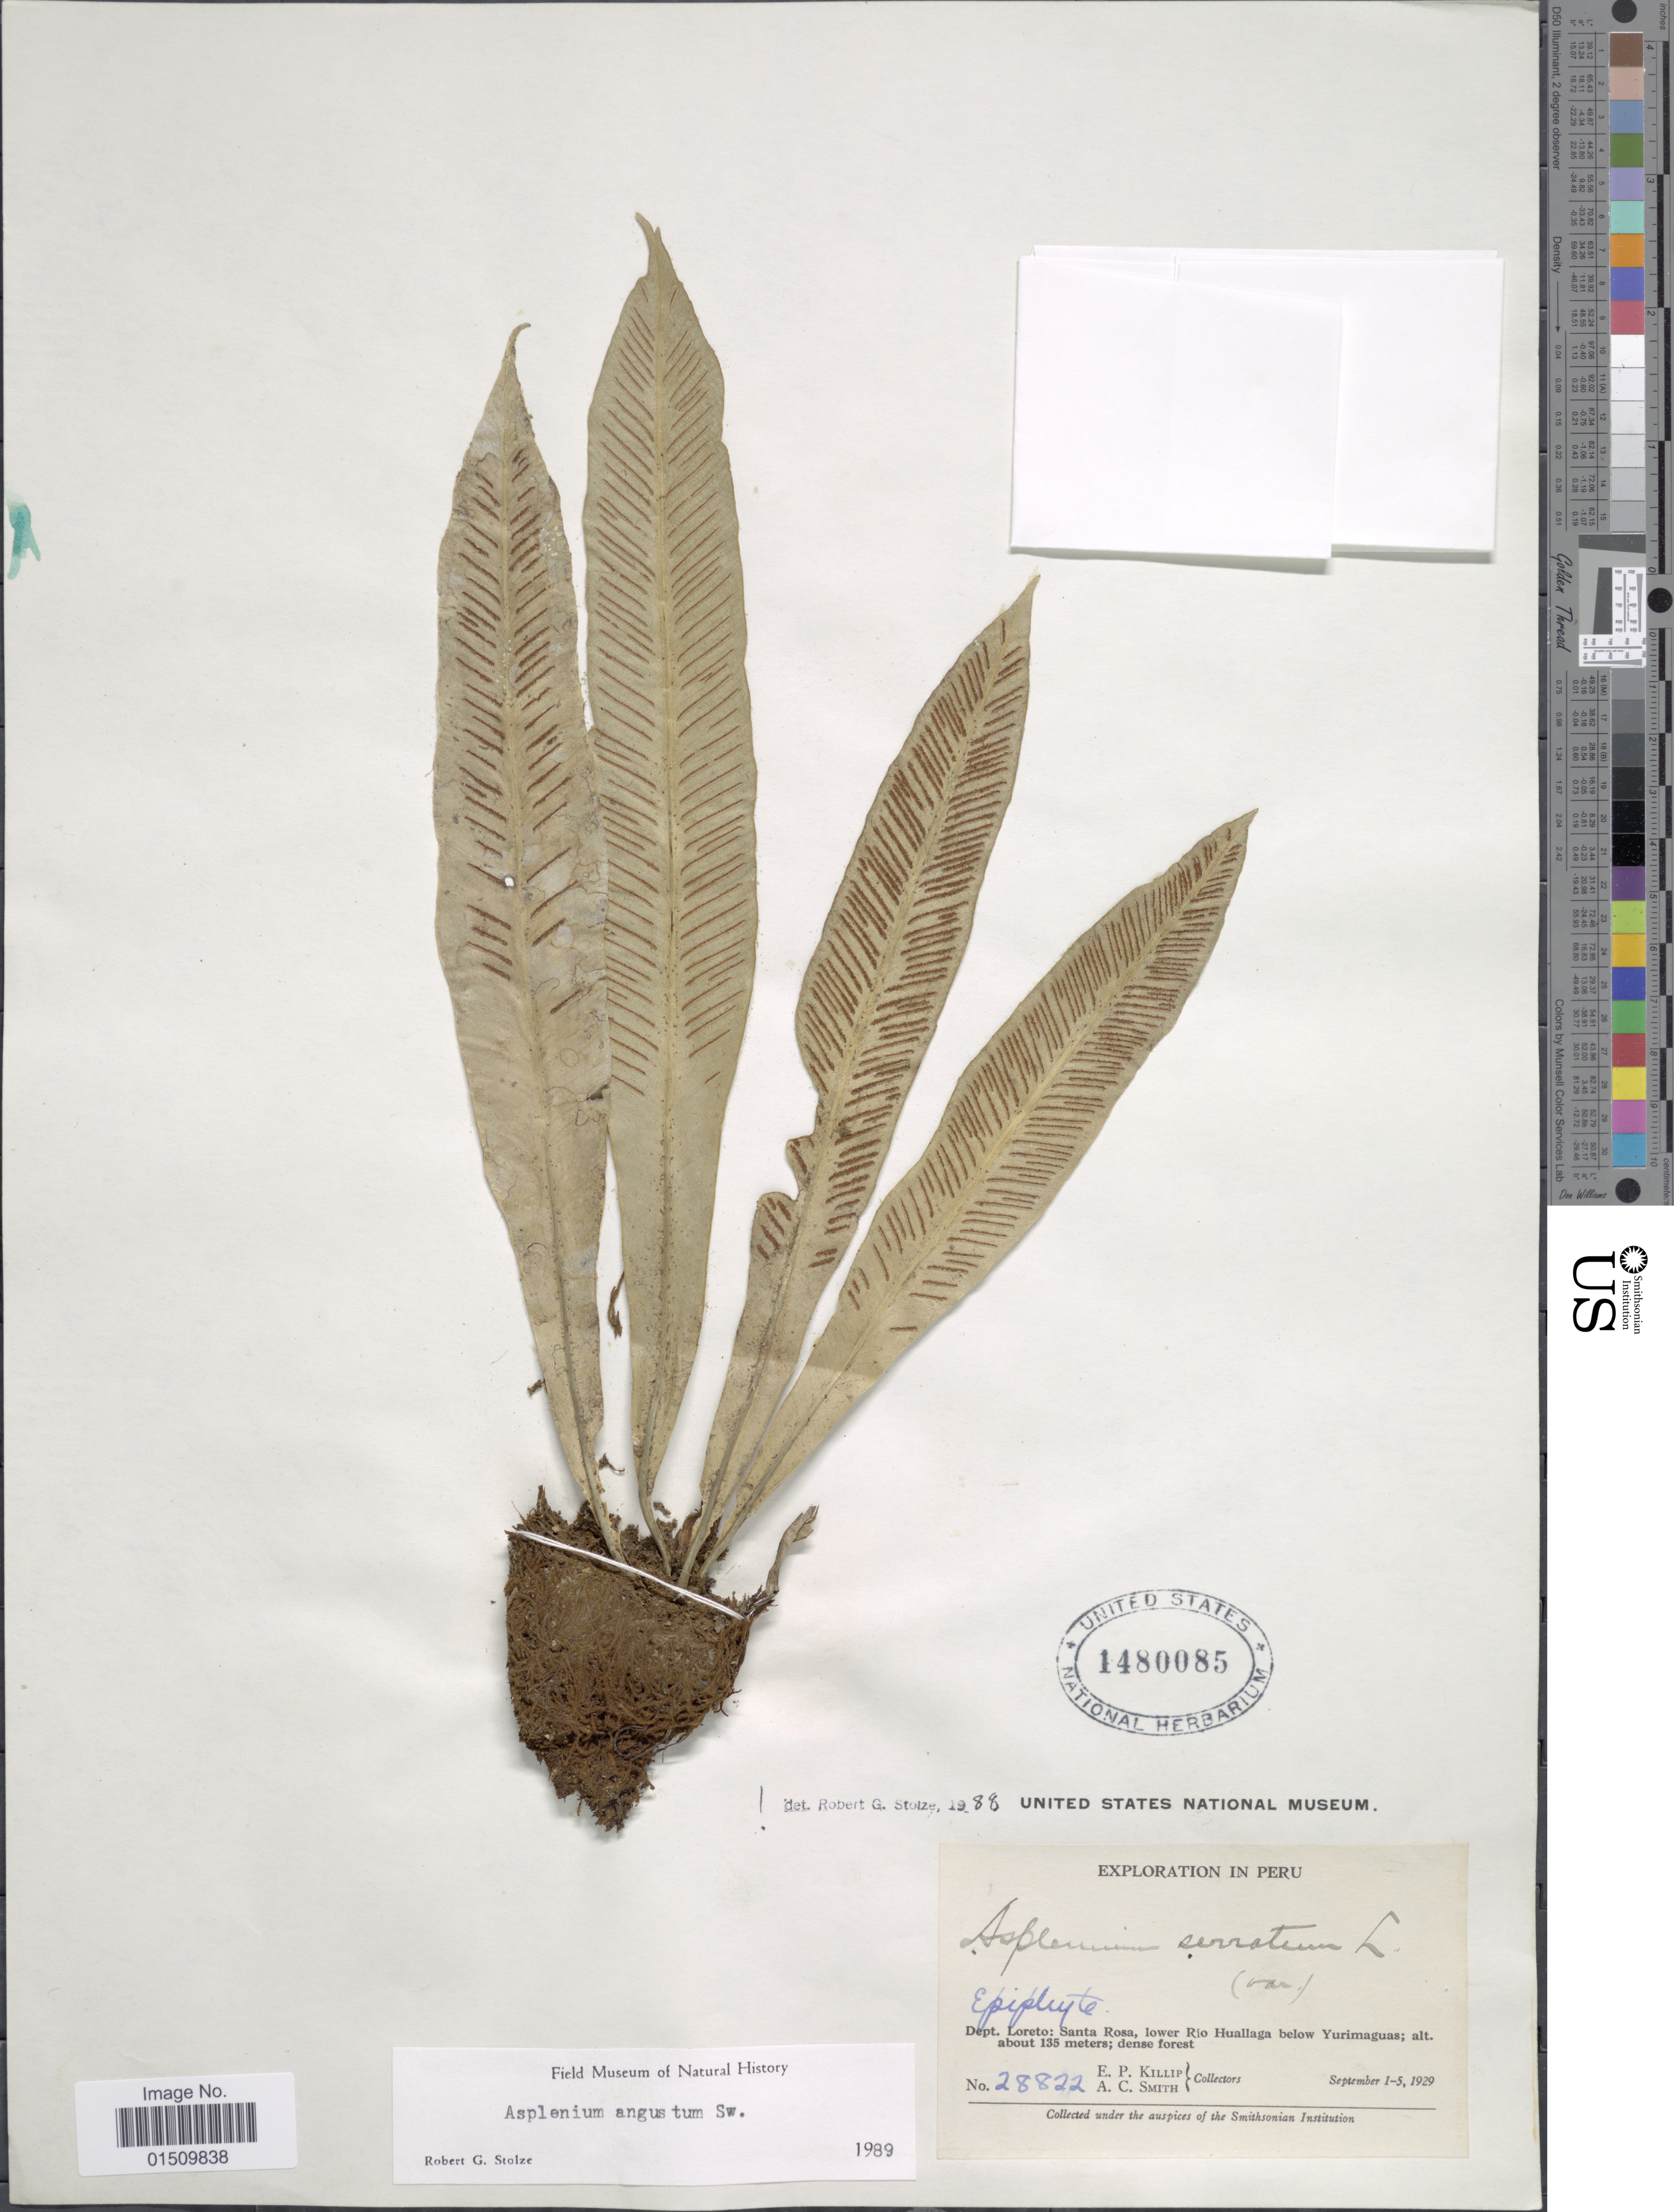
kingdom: Plantae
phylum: Tracheophyta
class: Polypodiopsida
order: Polypodiales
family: Aspleniaceae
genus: Asplenium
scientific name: Asplenium angustum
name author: Sw.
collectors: E. P. Killip & A. C. Smith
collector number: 28822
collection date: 1929-09-01/1929-09-05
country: Peru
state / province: Loreto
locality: Peru, Dept. Loreto: Santa Roas, Lower Rio Huallaga below Yurimaguas.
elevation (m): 135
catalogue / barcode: US 1480085